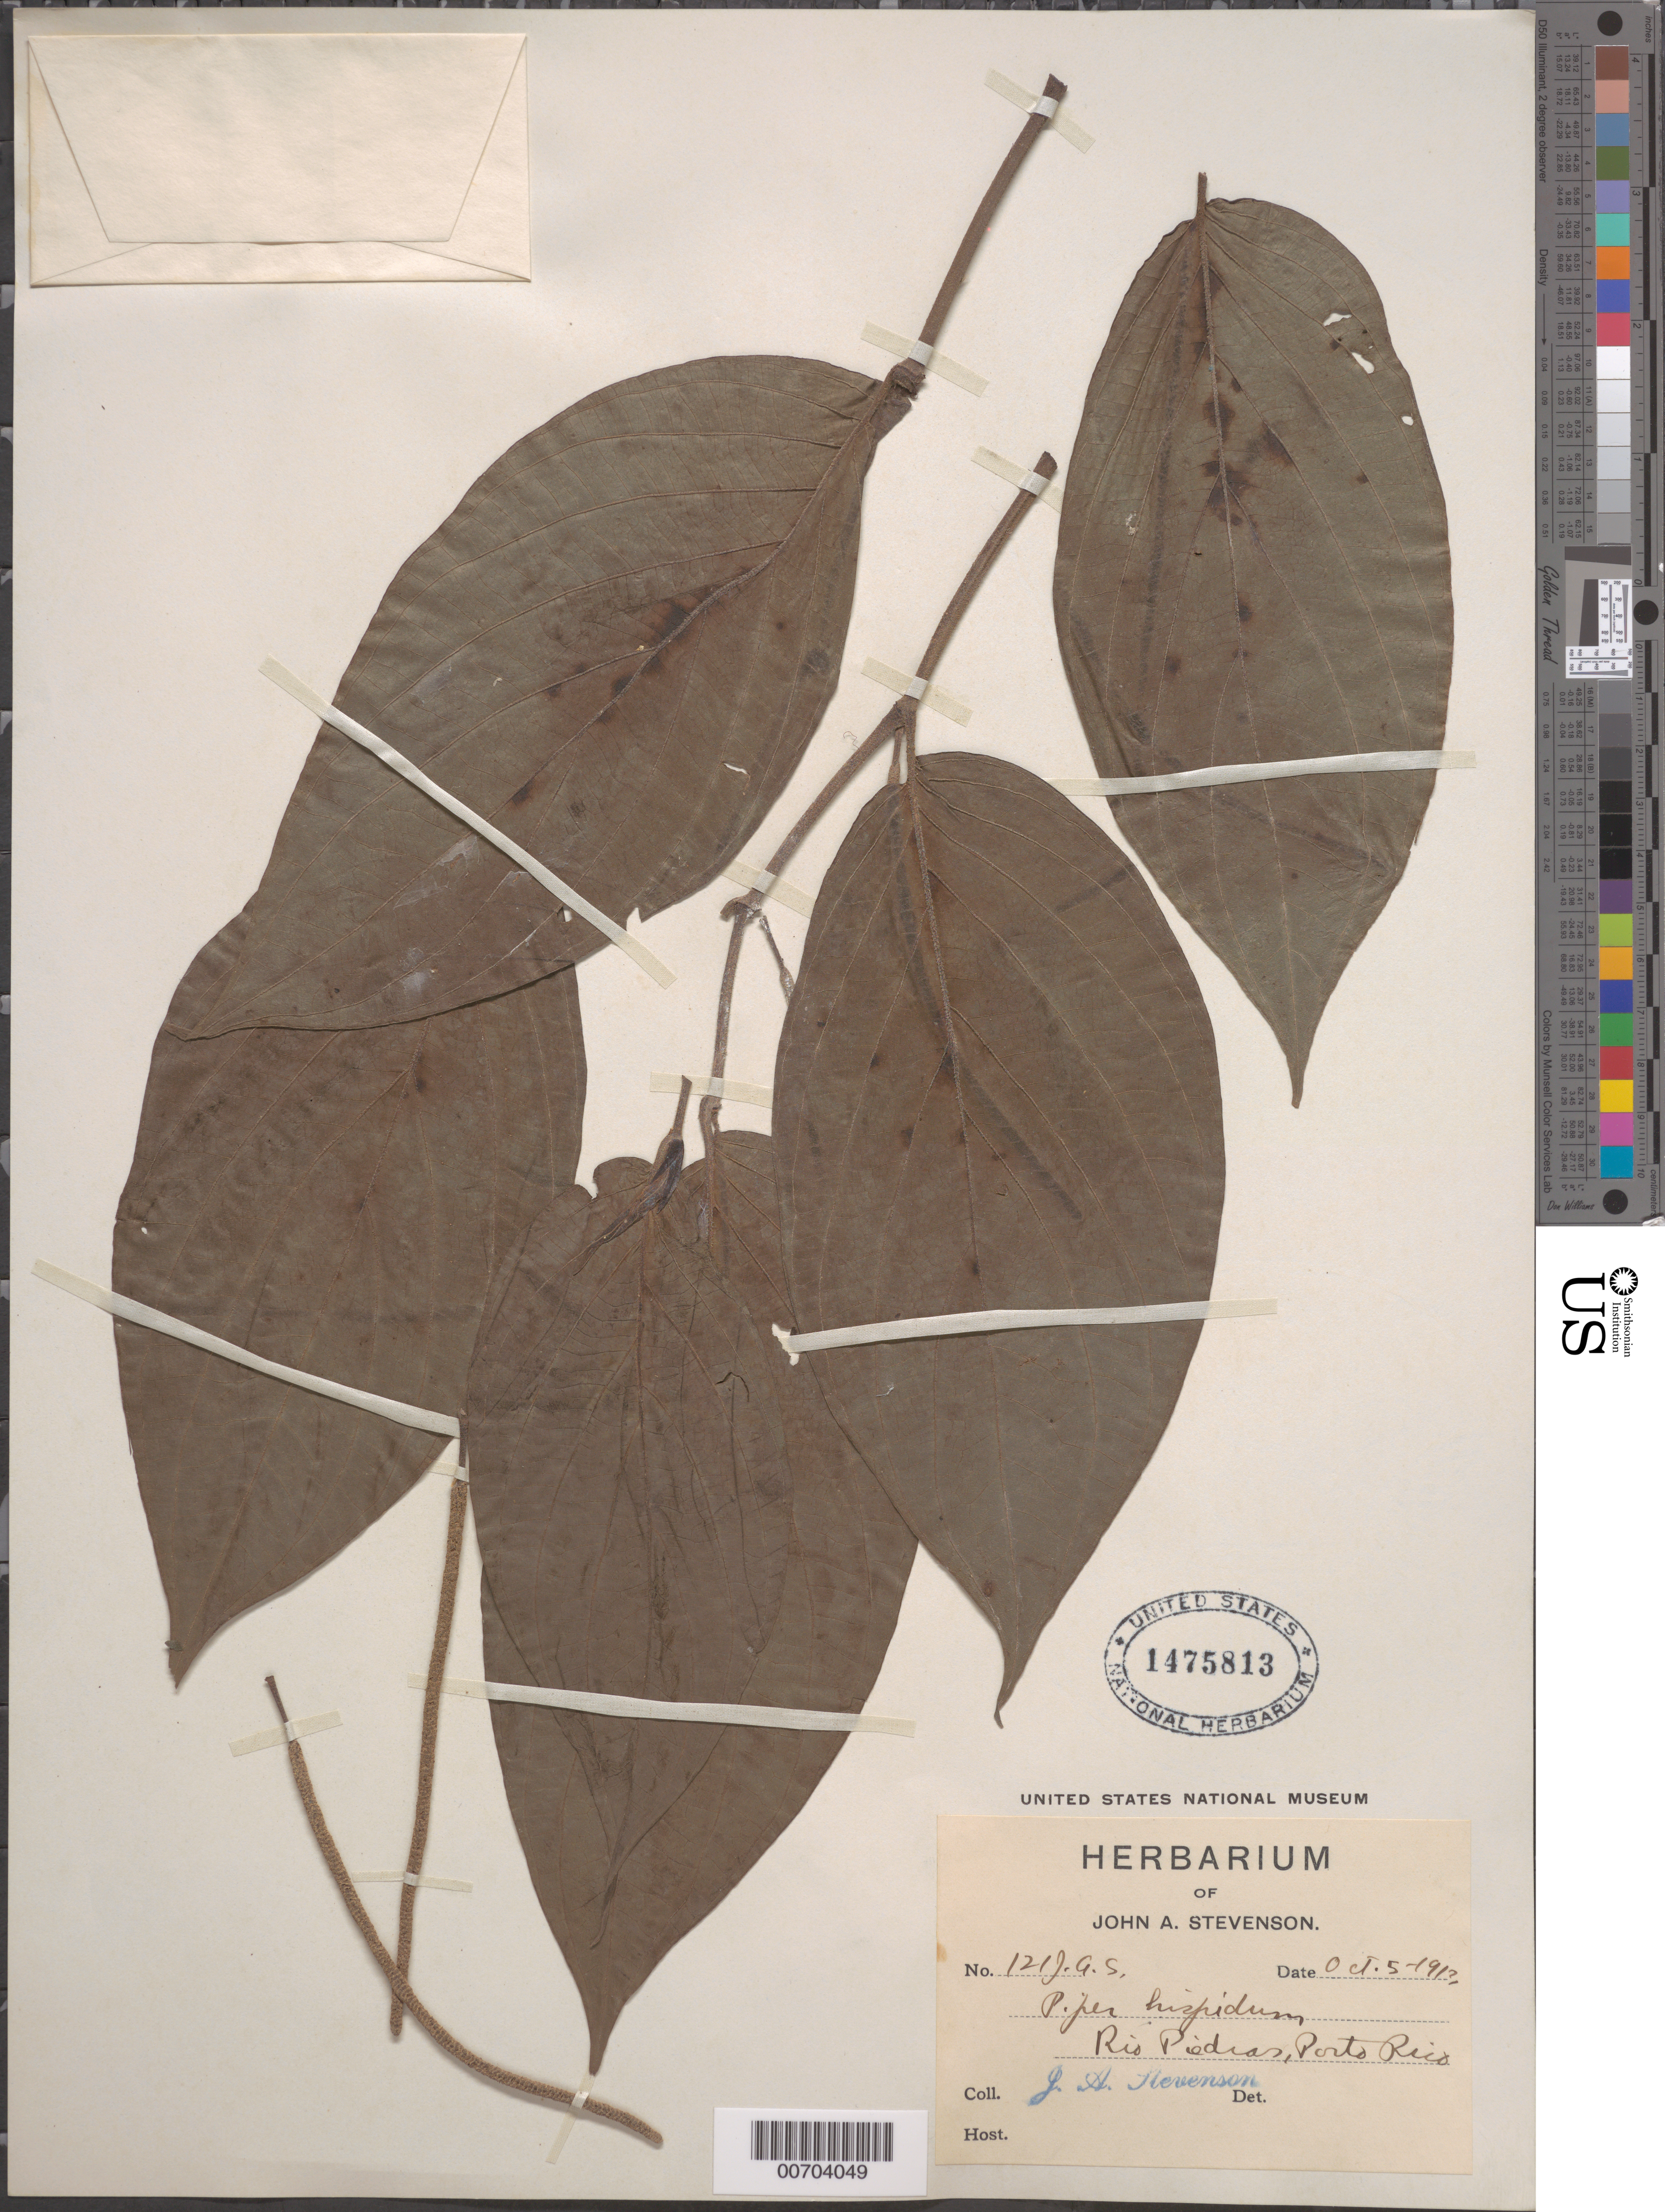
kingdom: Plantae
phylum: Tracheophyta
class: Magnoliopsida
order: Piperales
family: Piperaceae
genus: Piper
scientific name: Piper hispidum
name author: Sw.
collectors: J. Stevenson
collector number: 121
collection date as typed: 05 Oct 1913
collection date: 1913-10-05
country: Puerto Rico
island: Greater Antilles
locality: Río Piedras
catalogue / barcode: US 1475813